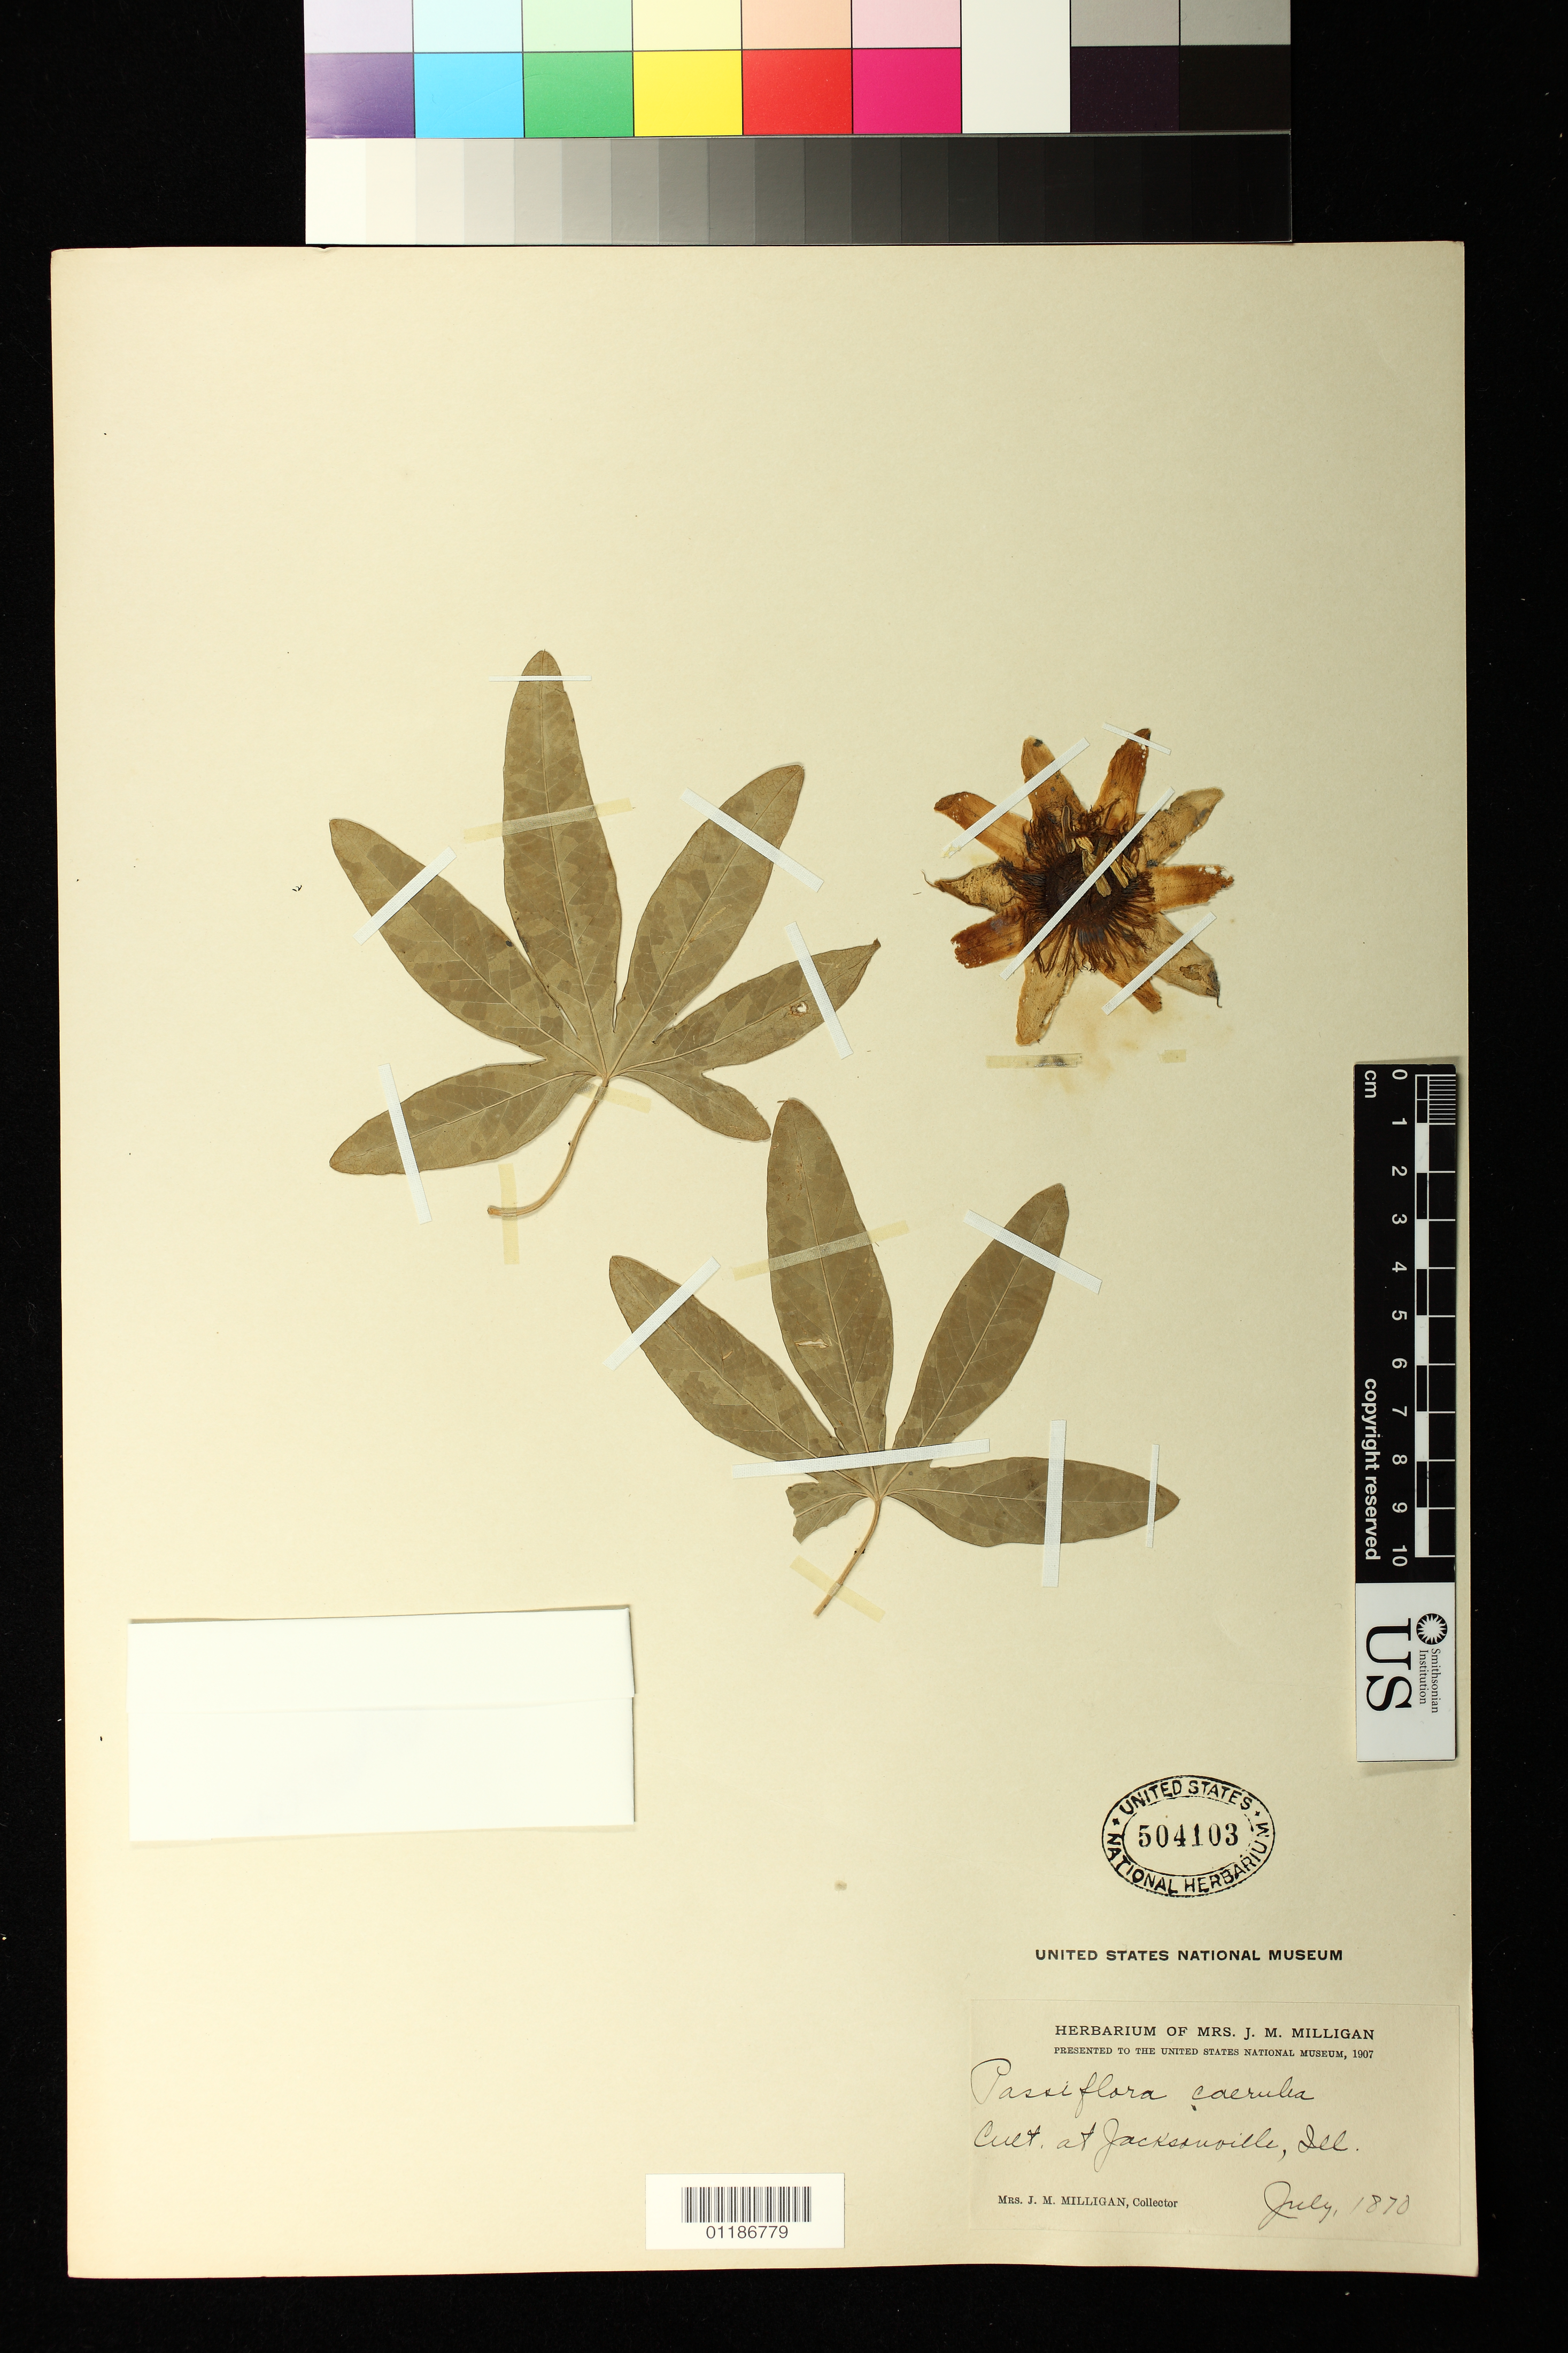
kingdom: Plantae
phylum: Tracheophyta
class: Magnoliopsida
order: Malpighiales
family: Passifloraceae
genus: Passiflora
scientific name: Passiflora caerulea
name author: L.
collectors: J. M. Milligan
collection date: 1870-07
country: United States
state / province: Illinois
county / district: Morgan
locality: Cultivated at Jacksonville.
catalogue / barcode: US 504103